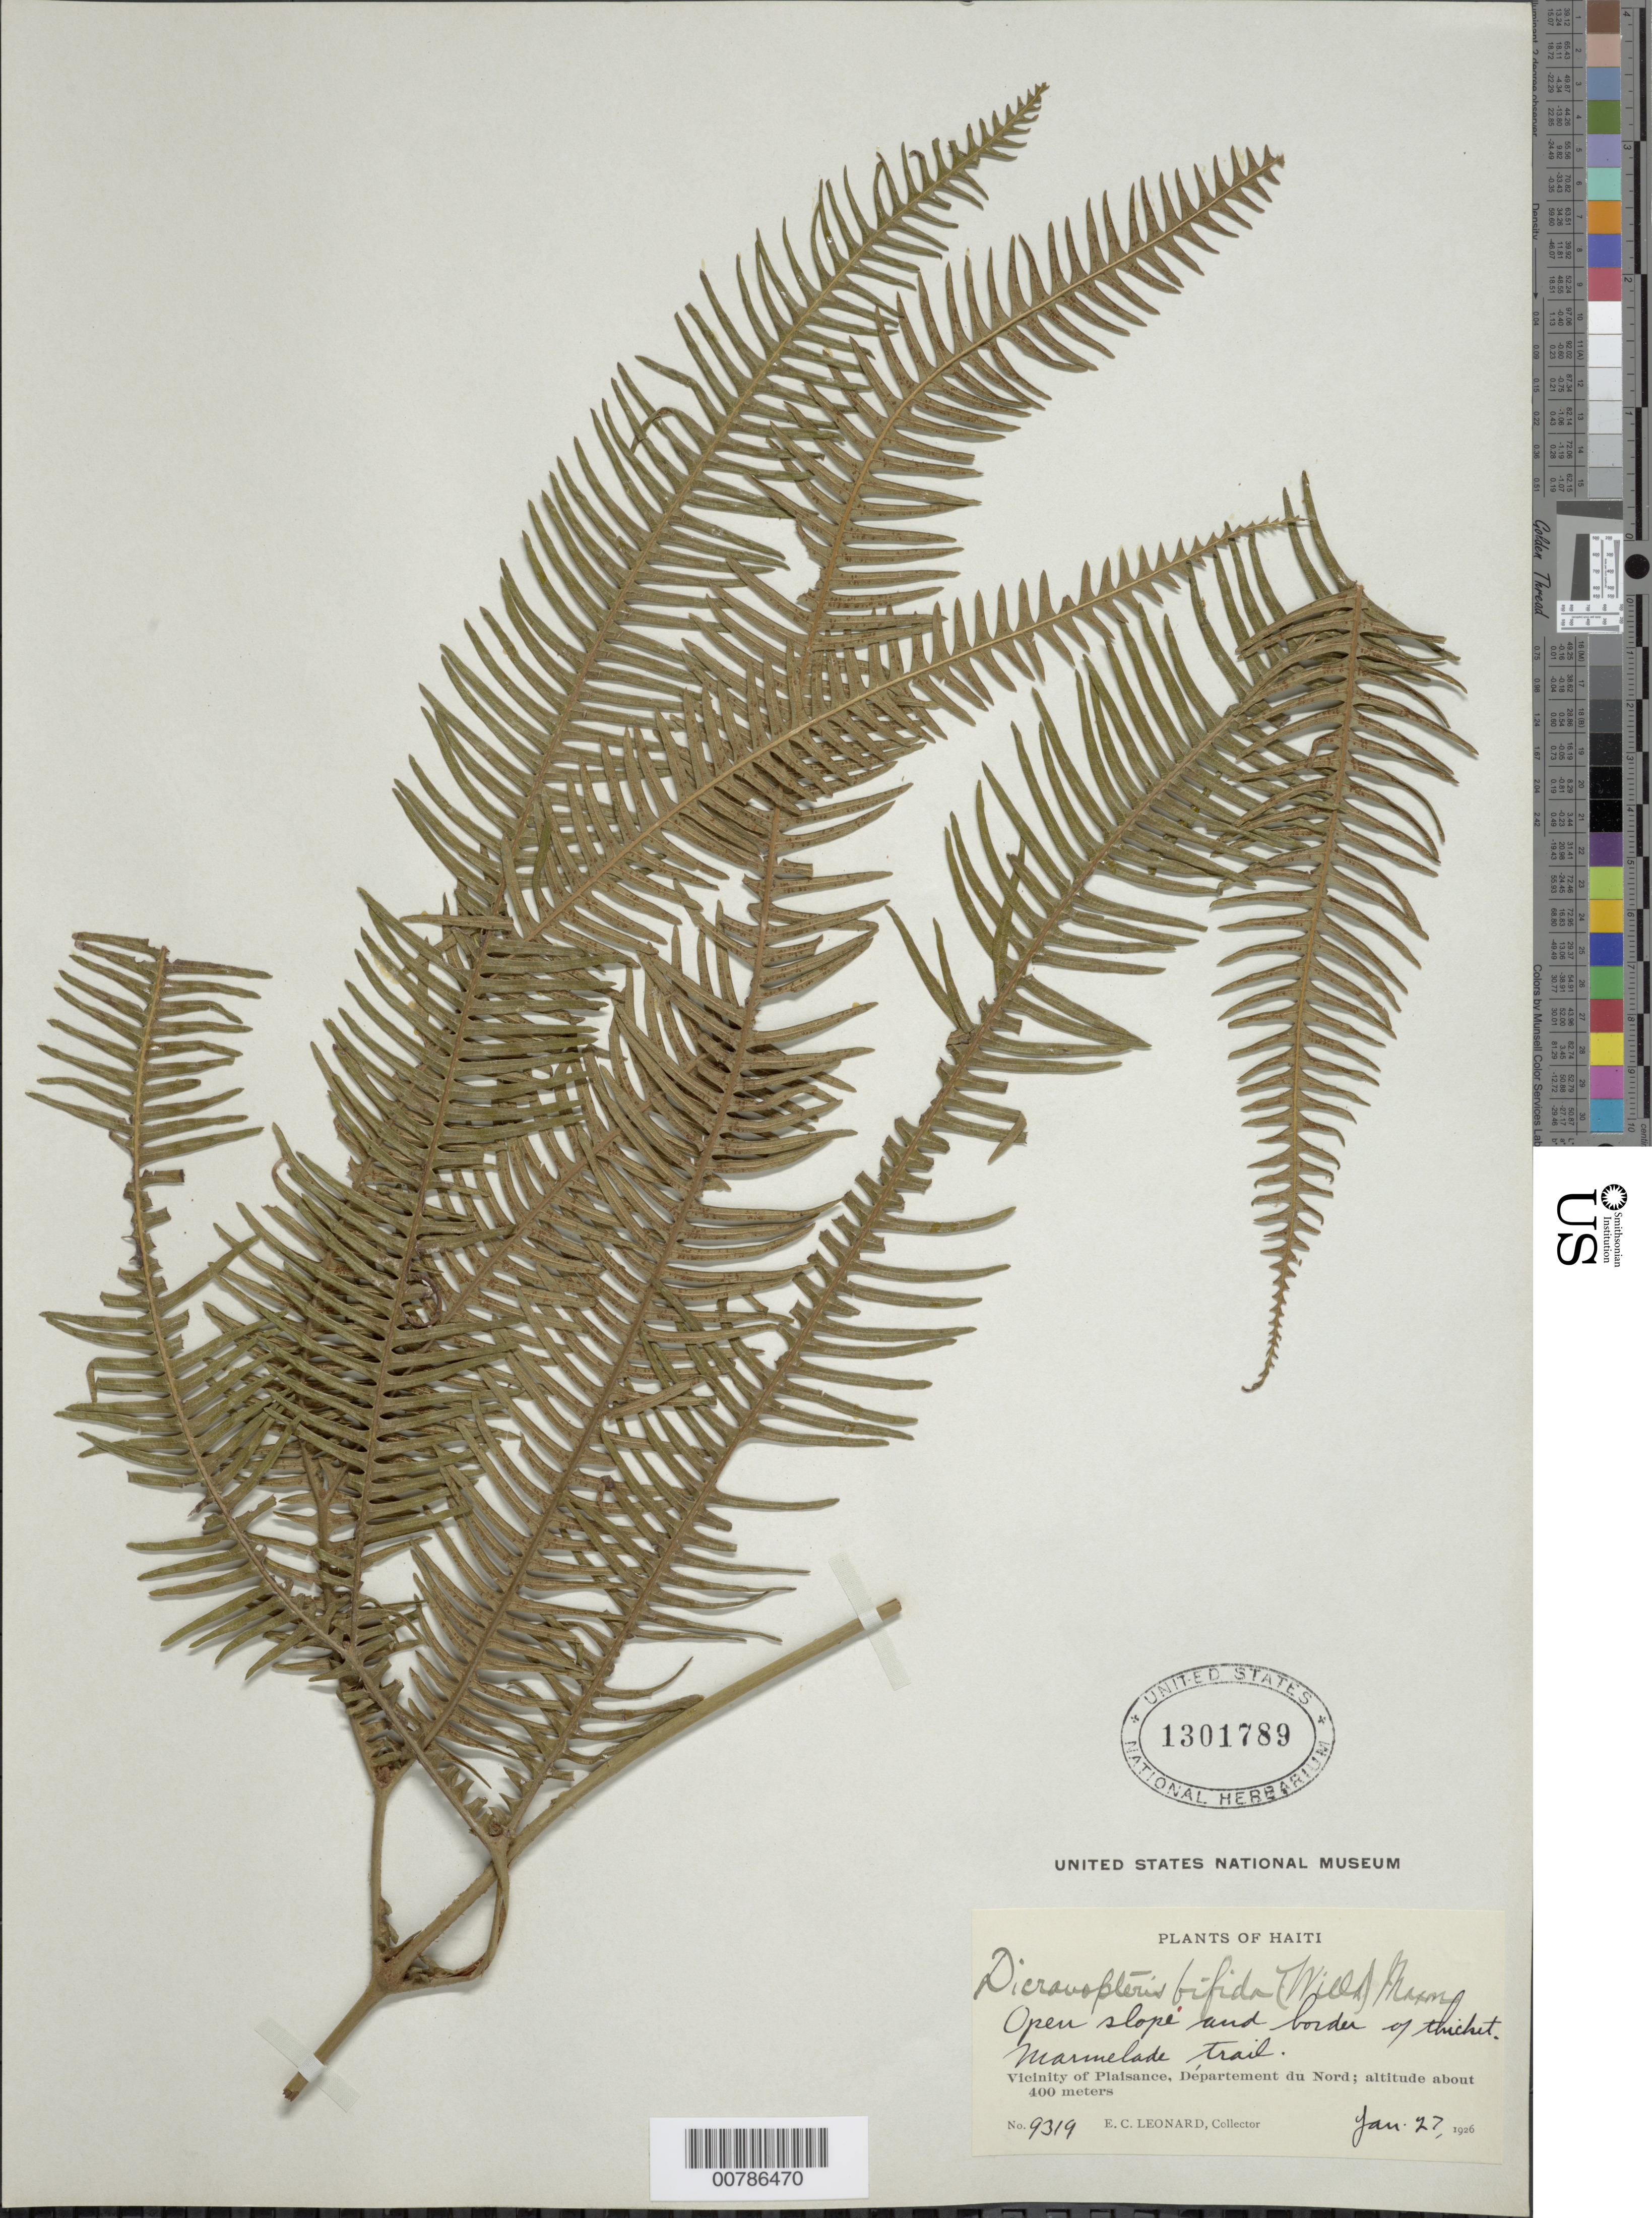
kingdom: Plantae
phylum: Tracheophyta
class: Polypodiopsida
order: Gleicheniales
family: Gleicheniaceae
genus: Sticherus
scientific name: Sticherus bifidus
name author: (Willd.) Ching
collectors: E. C. Leonard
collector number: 9319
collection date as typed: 27 Jan 1926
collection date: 1926-01-27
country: Haiti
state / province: Nord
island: Hispaniola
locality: Plaisance vicinity, Marmelade trail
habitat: Open slope and border of thicket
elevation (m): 400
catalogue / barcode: US 1301789